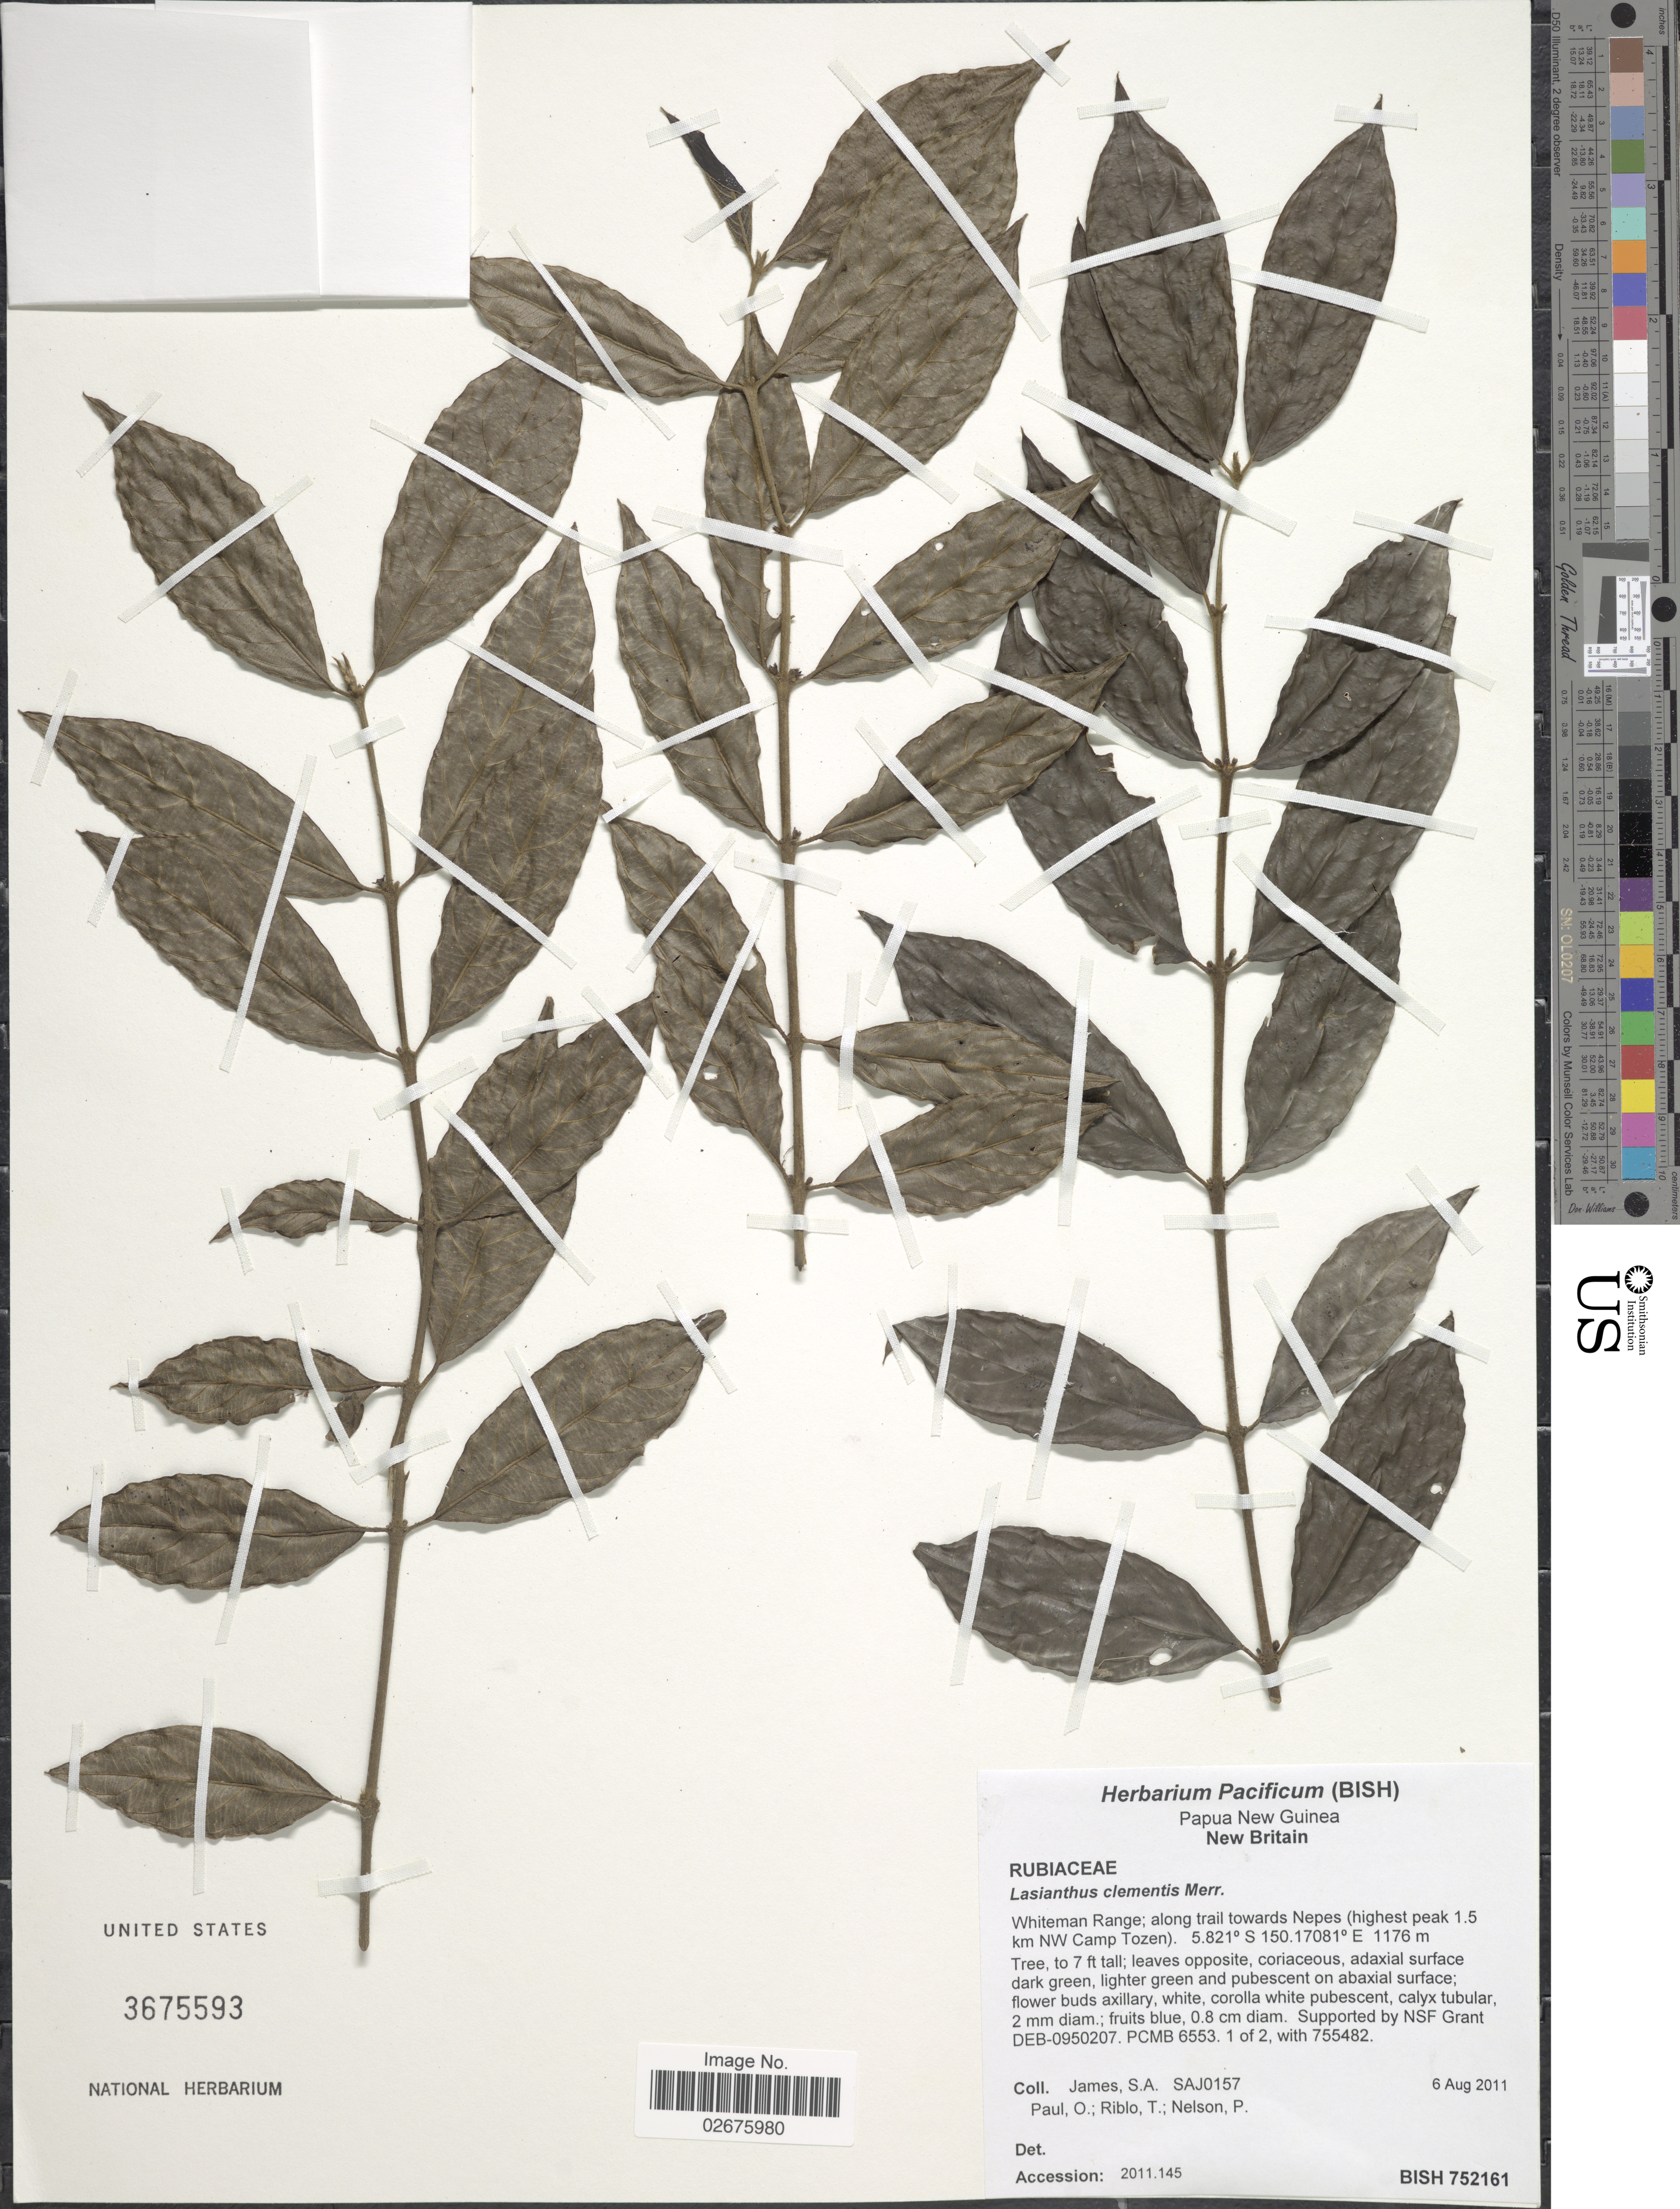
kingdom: Plantae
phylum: Tracheophyta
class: Magnoliopsida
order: Gentianales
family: Rubiaceae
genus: Lasianthus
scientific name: Lasianthus clementis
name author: Merr.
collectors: S. James, O. Paul, T. Riblo & P. Nelson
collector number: SAJ0157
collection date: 2011-08-06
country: Papua New Guinea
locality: New Britain, Whiteman Range; along trail towards Nepes (highest peak 1.5 km NW Camp Tozen)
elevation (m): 1176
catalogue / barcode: US 3675593